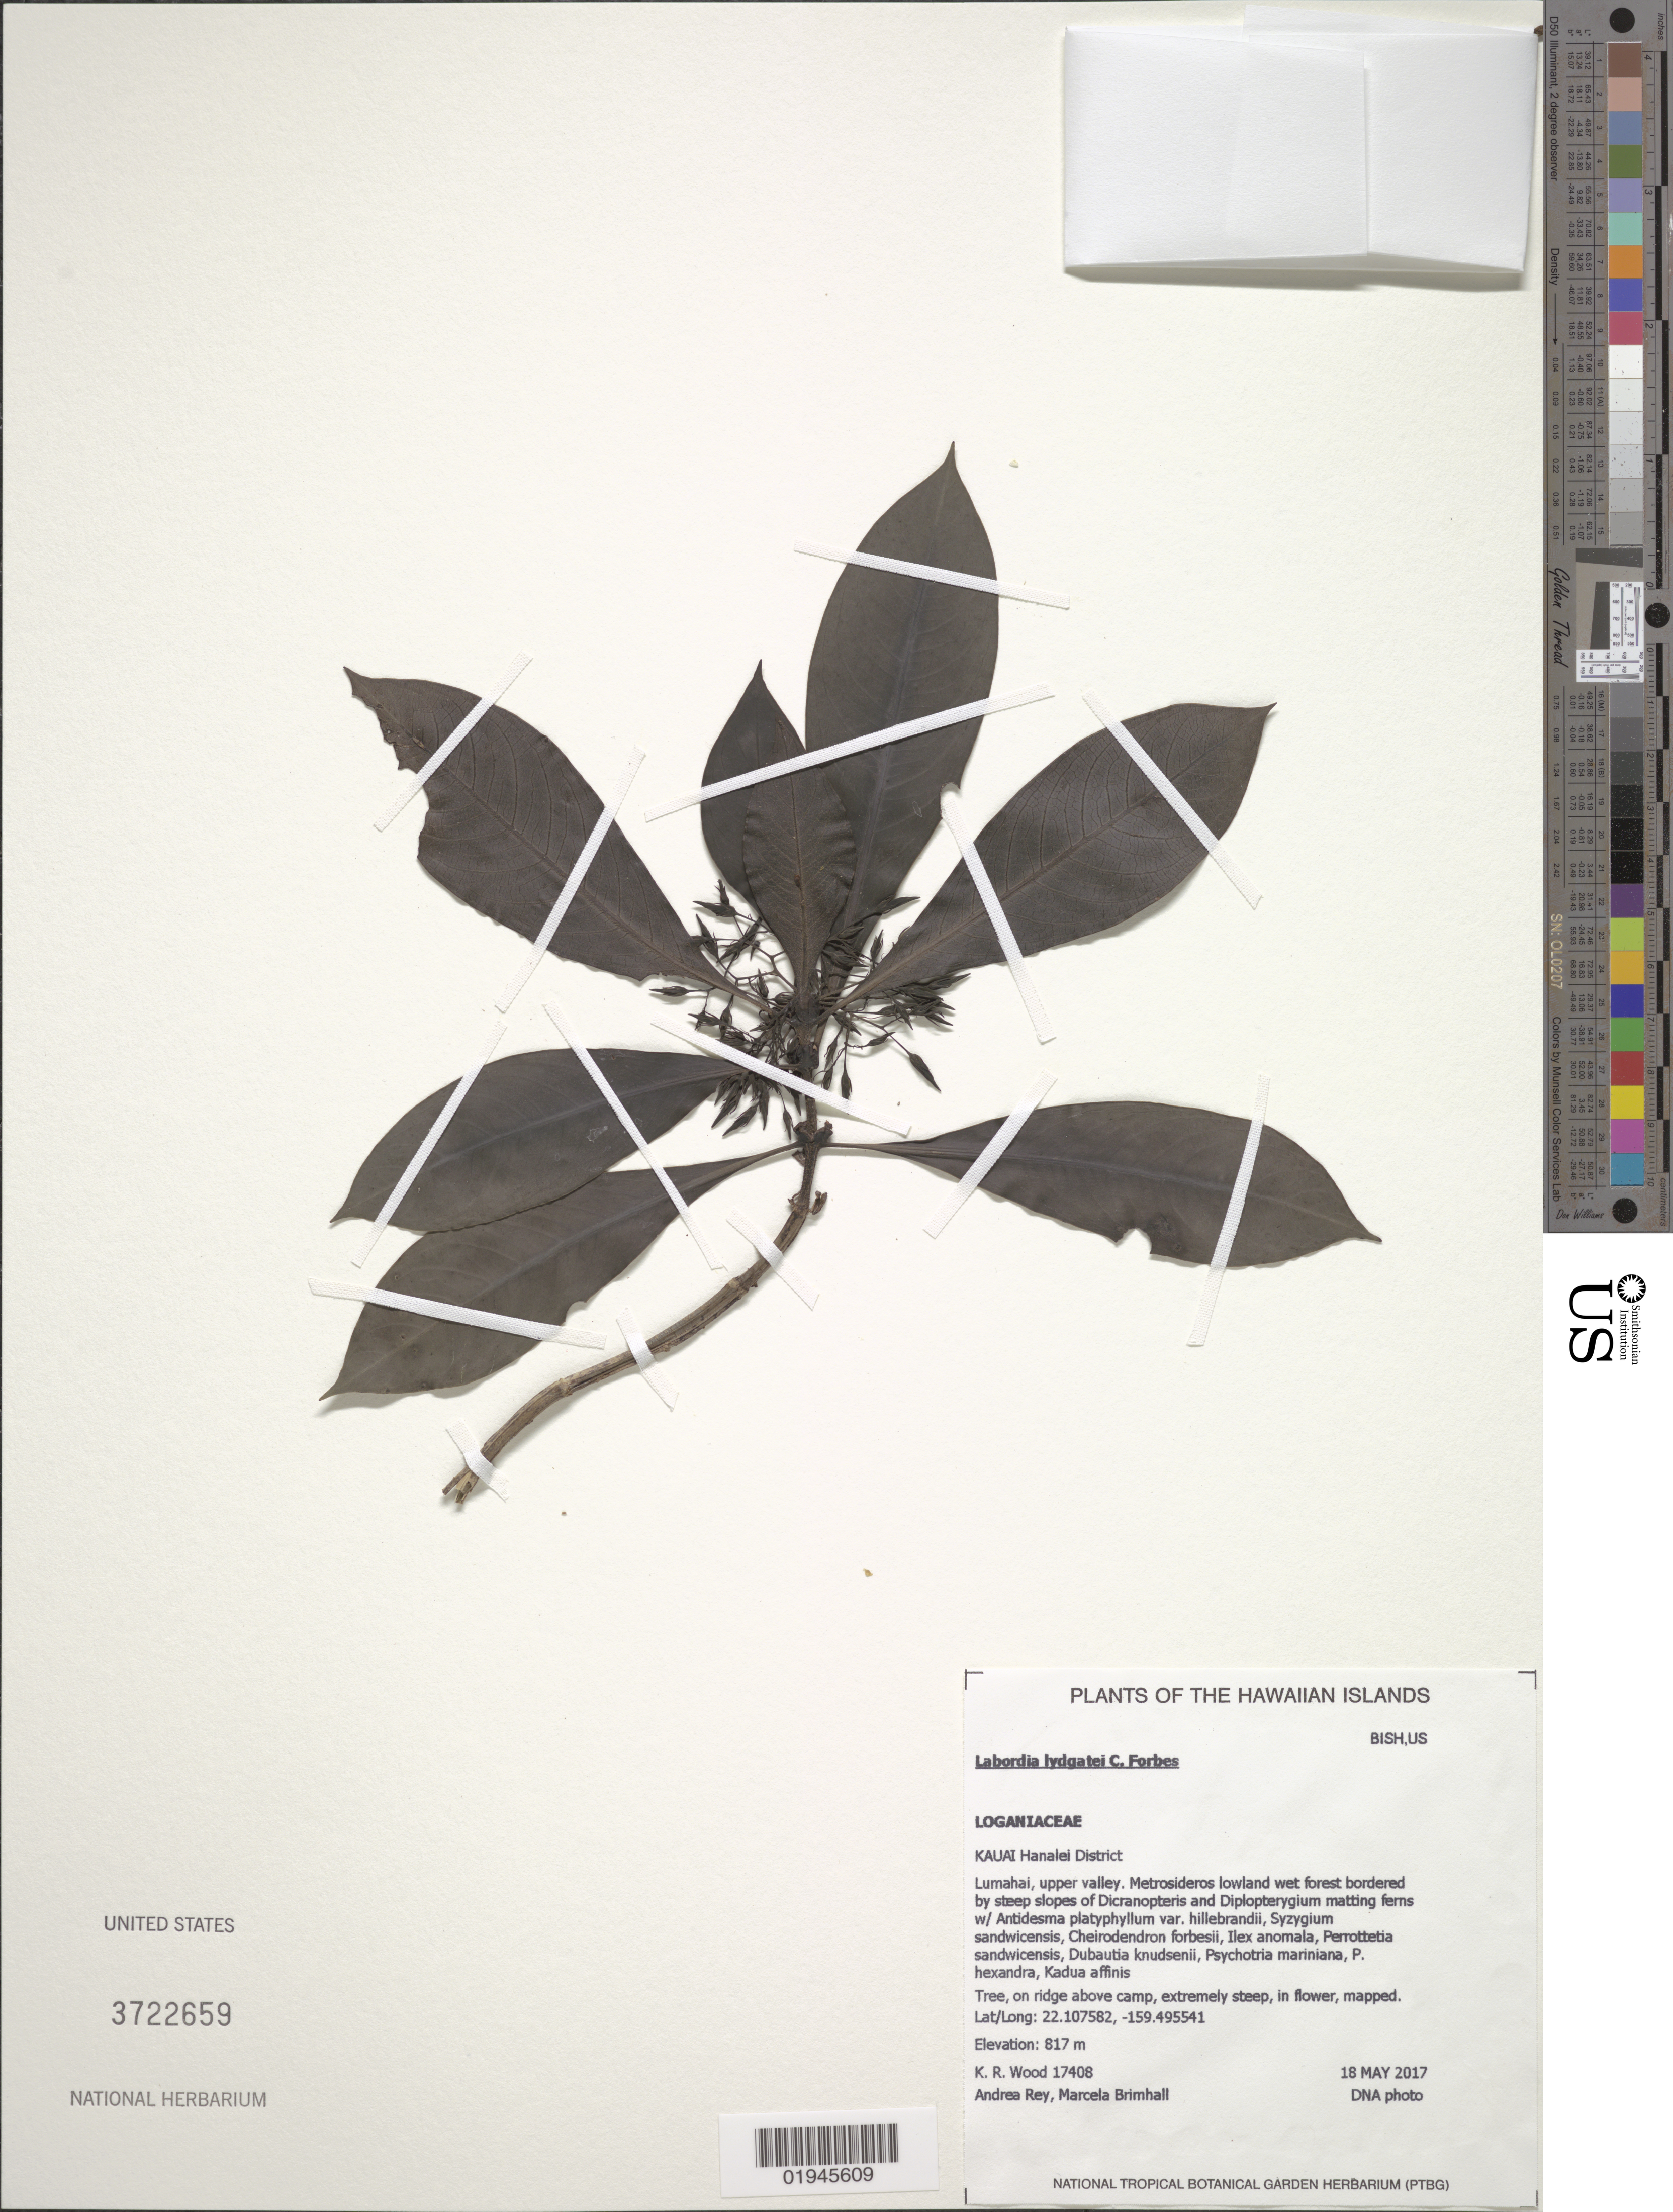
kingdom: Plantae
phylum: Tracheophyta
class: Magnoliopsida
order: Gentianales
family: Loganiaceae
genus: Geniostoma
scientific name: Geniostoma lydgatei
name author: (C.N. Forbes) Byng & Christenh.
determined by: Wagner, W. L., (BOT), Smithsonian Institution - National Museum of Natural History (UNITED STATES)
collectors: K. R. Wood, A. Rey & M. Brimhall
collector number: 17408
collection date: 2017-05-18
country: United States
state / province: Hawaii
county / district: Kauai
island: Kaua'i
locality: Hanalei District, Lumahai, upper valley.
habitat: Lowland wet forest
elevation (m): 817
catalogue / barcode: US 3722659